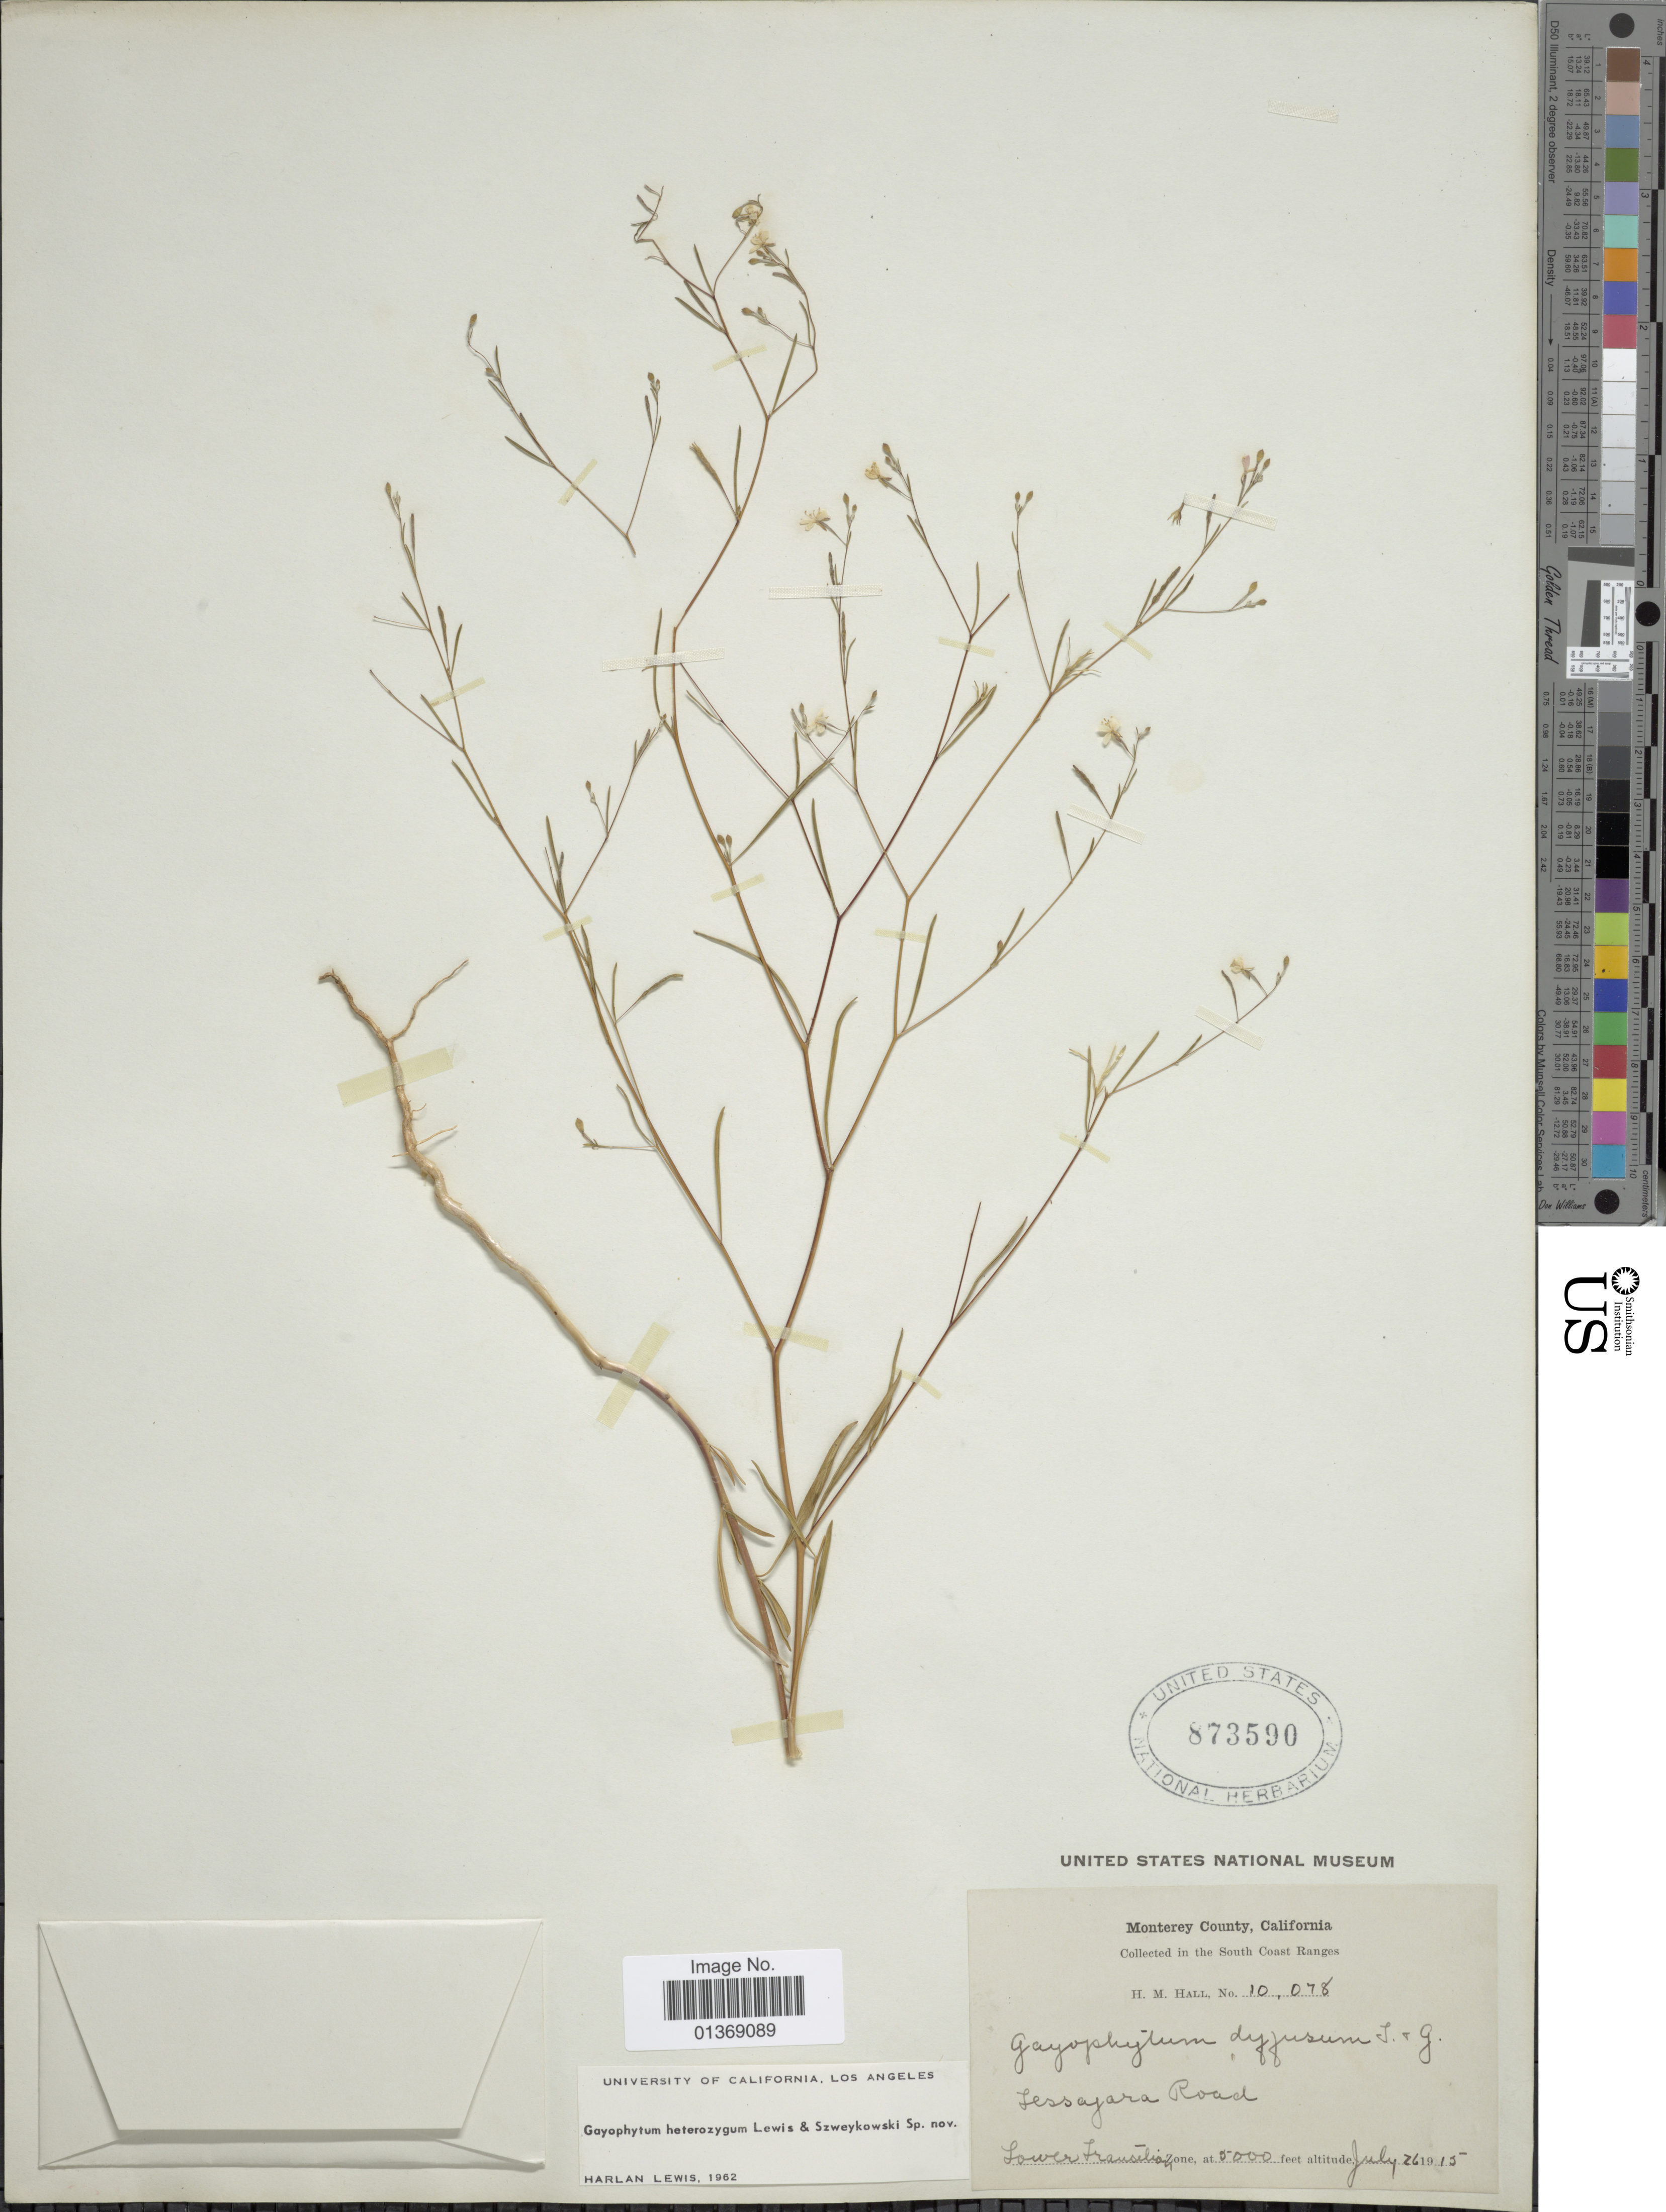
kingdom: Plantae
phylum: Tracheophyta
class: Magnoliopsida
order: Myrtales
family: Onagraceae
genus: Gayophytum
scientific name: Gayophytum heterozygum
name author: F. H. Lewis & Szweyk.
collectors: H. M. Hall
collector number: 10078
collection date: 1915-07-26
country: United States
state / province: California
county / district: Monterey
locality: Monterey County, South Coast Ranges, Tessajara Road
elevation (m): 1524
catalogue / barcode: US 873590